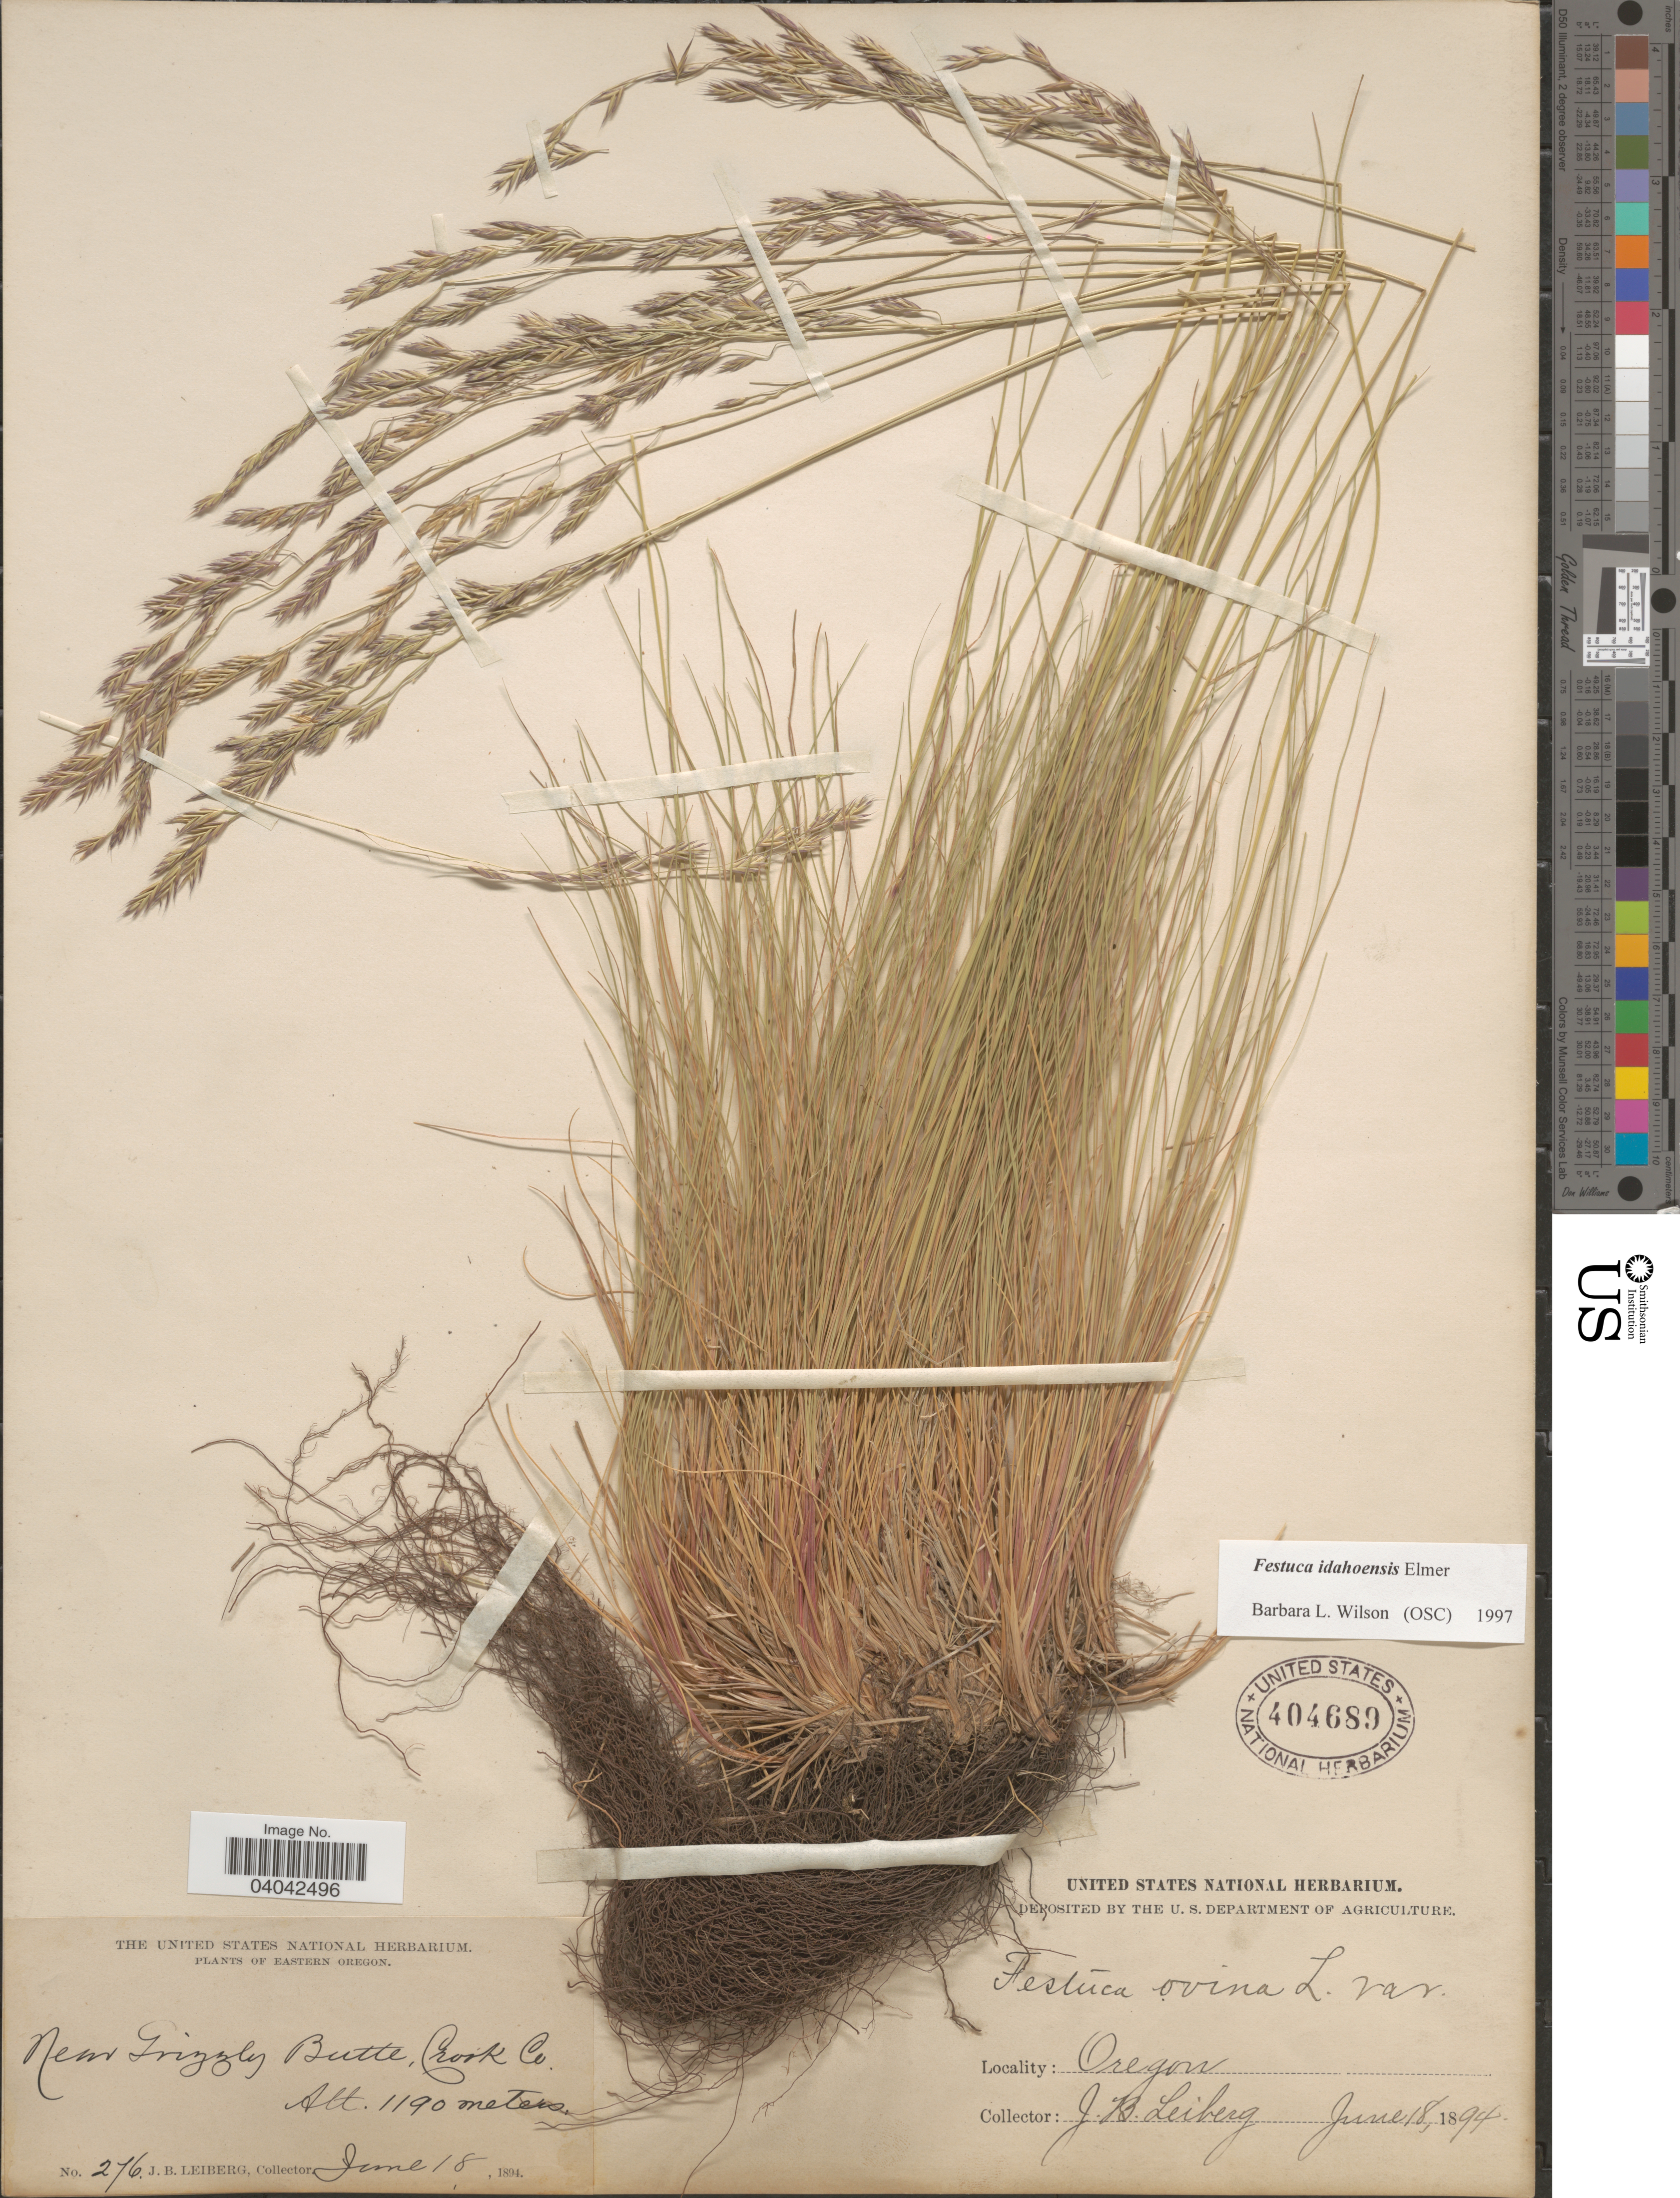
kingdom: Plantae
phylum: Tracheophyta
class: Liliopsida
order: Poales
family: Poaceae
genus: Festuca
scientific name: Festuca idahoensis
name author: Elmer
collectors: J. B. Leiberg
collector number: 276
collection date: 1894-06-18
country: United States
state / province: Oregon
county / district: Crook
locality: Eastern Oregon. Near Grizzly Butte, Crook Co.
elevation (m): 1190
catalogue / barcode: US 404689